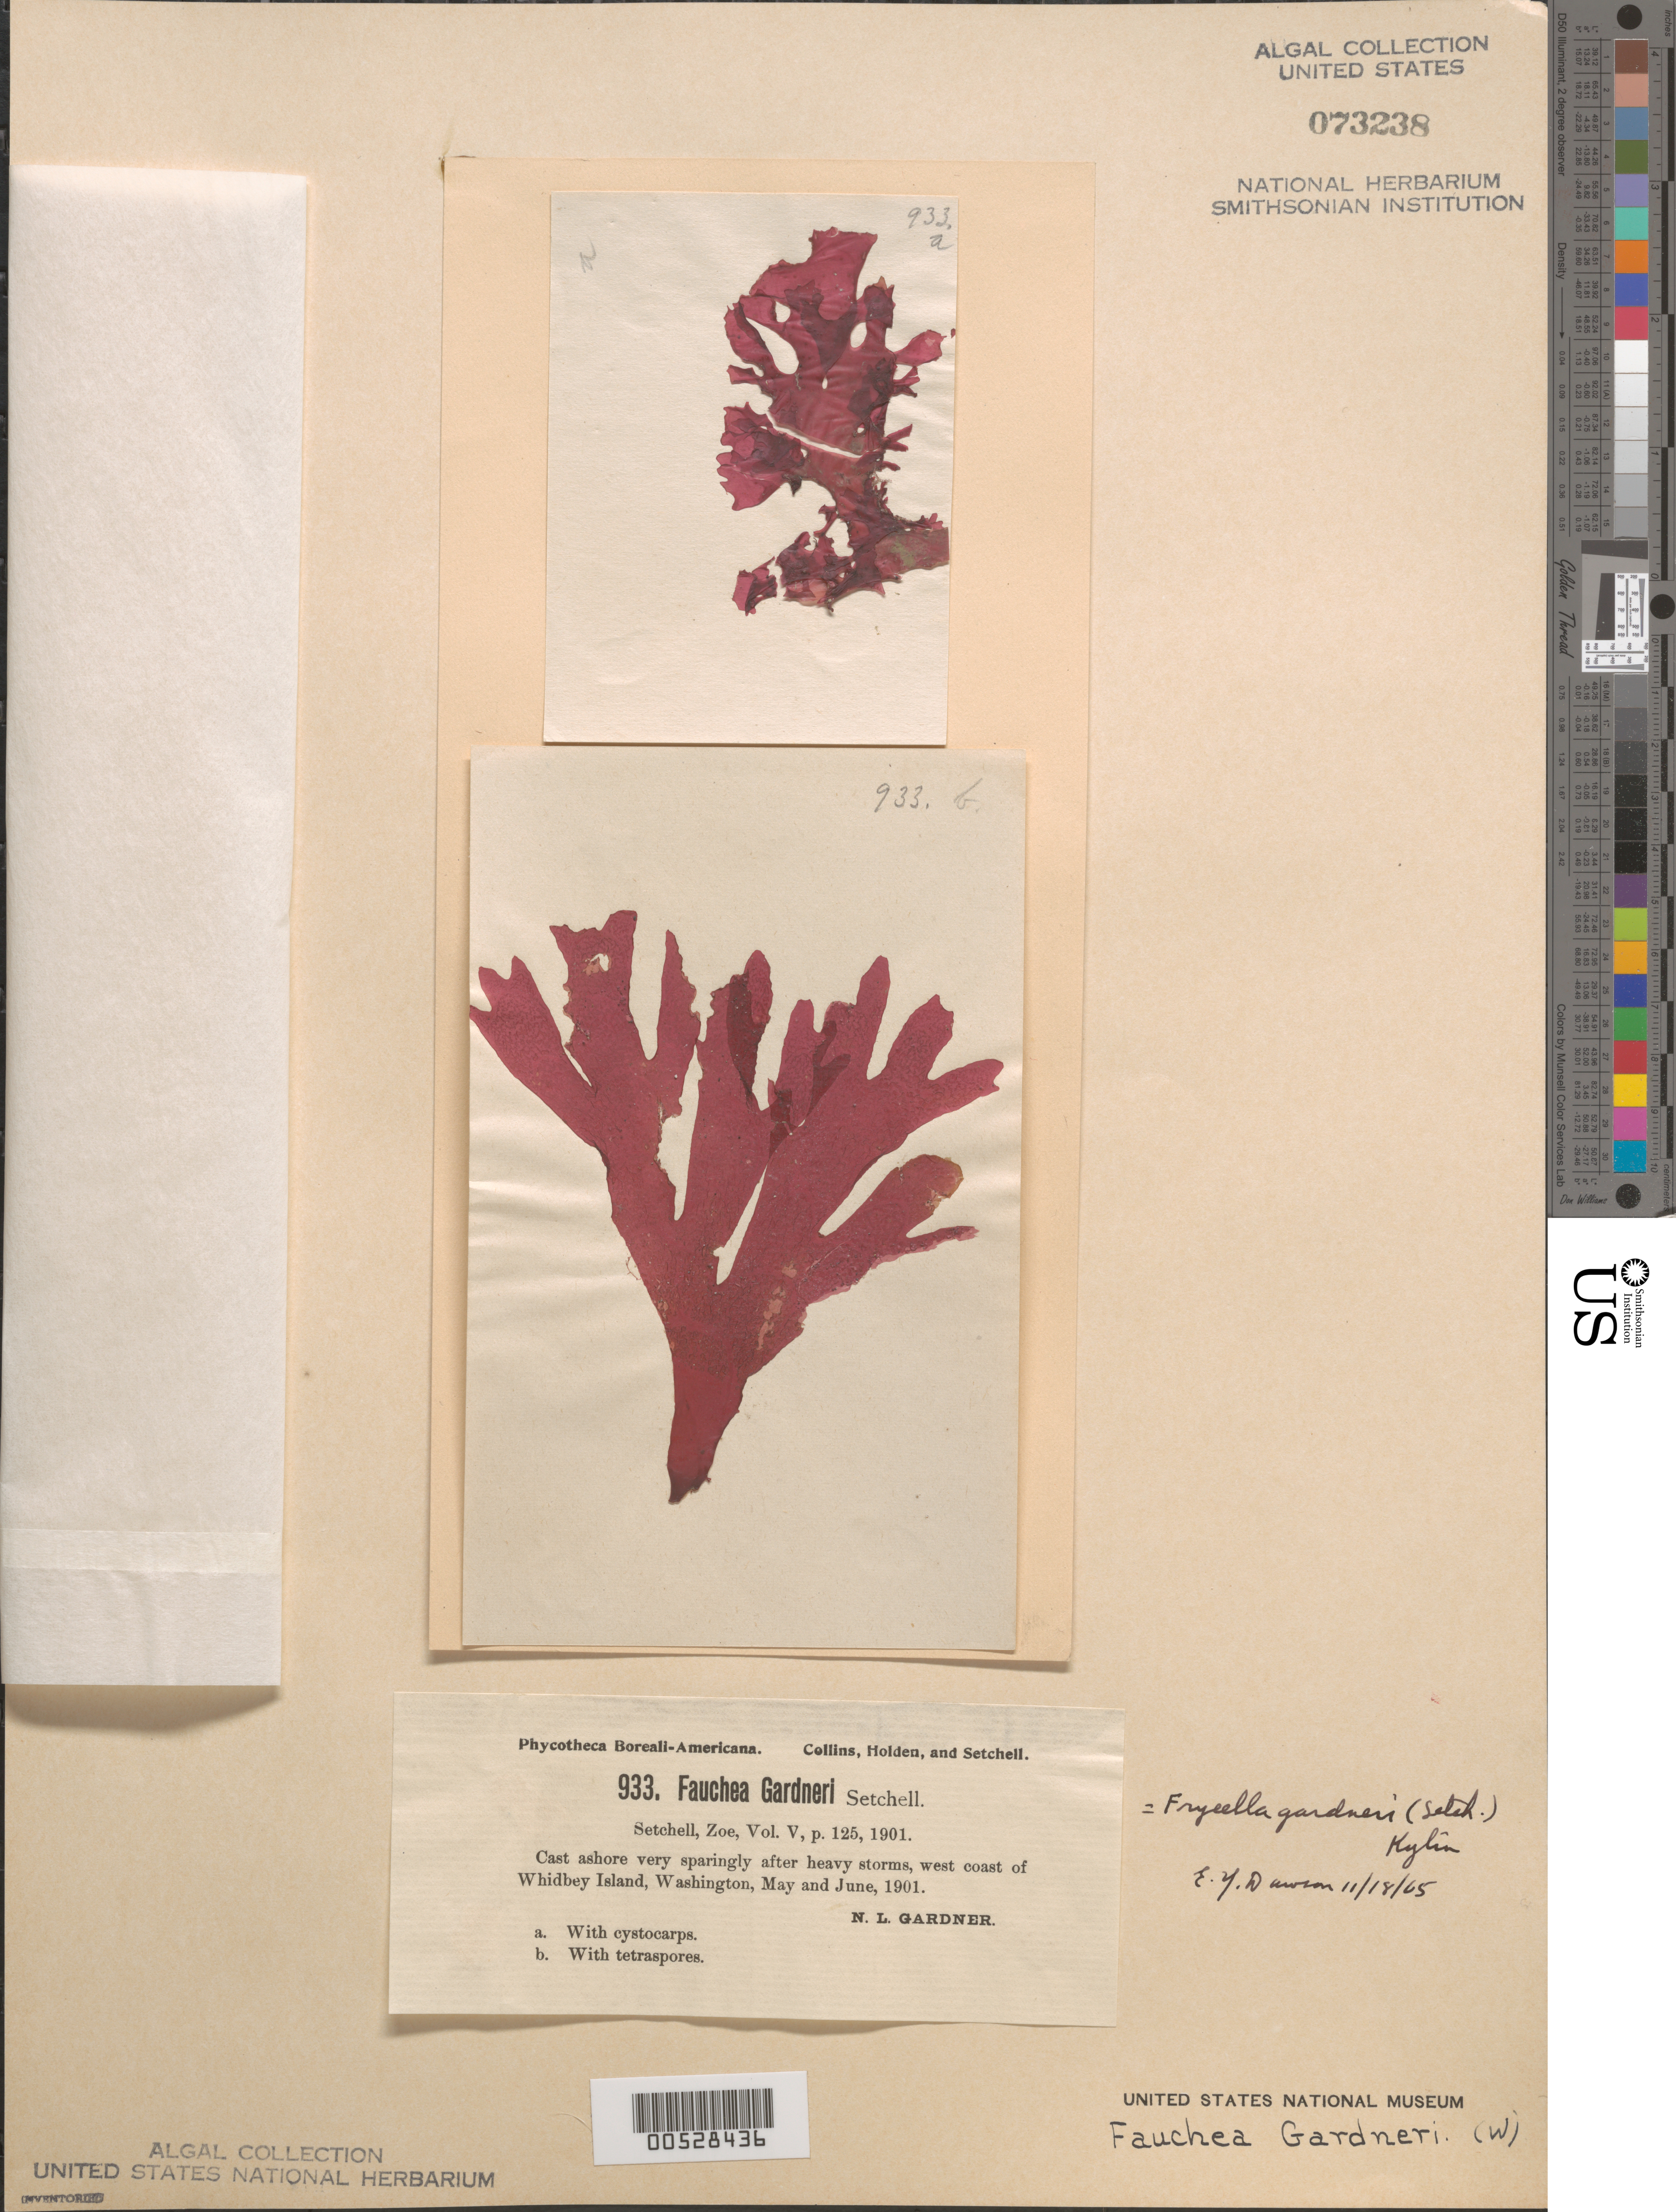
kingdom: Plantae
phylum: Rhodophyta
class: Florideophyceae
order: Rhodymeniales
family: Fryeellaceae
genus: Fryeella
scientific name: Fryeella gardneri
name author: (Setch.) Kylin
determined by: Dawson, E. Y.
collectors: N. Gardner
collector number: PB-A 933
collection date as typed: May 1901 AND -- Jun 1901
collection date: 1901-05,1901-06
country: United States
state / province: Washington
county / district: Island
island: Whidbey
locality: West coast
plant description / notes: Collins, Holden & Setchell, Phycotheca Boreali-Americana, as Fauchea gardneri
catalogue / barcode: US 73238